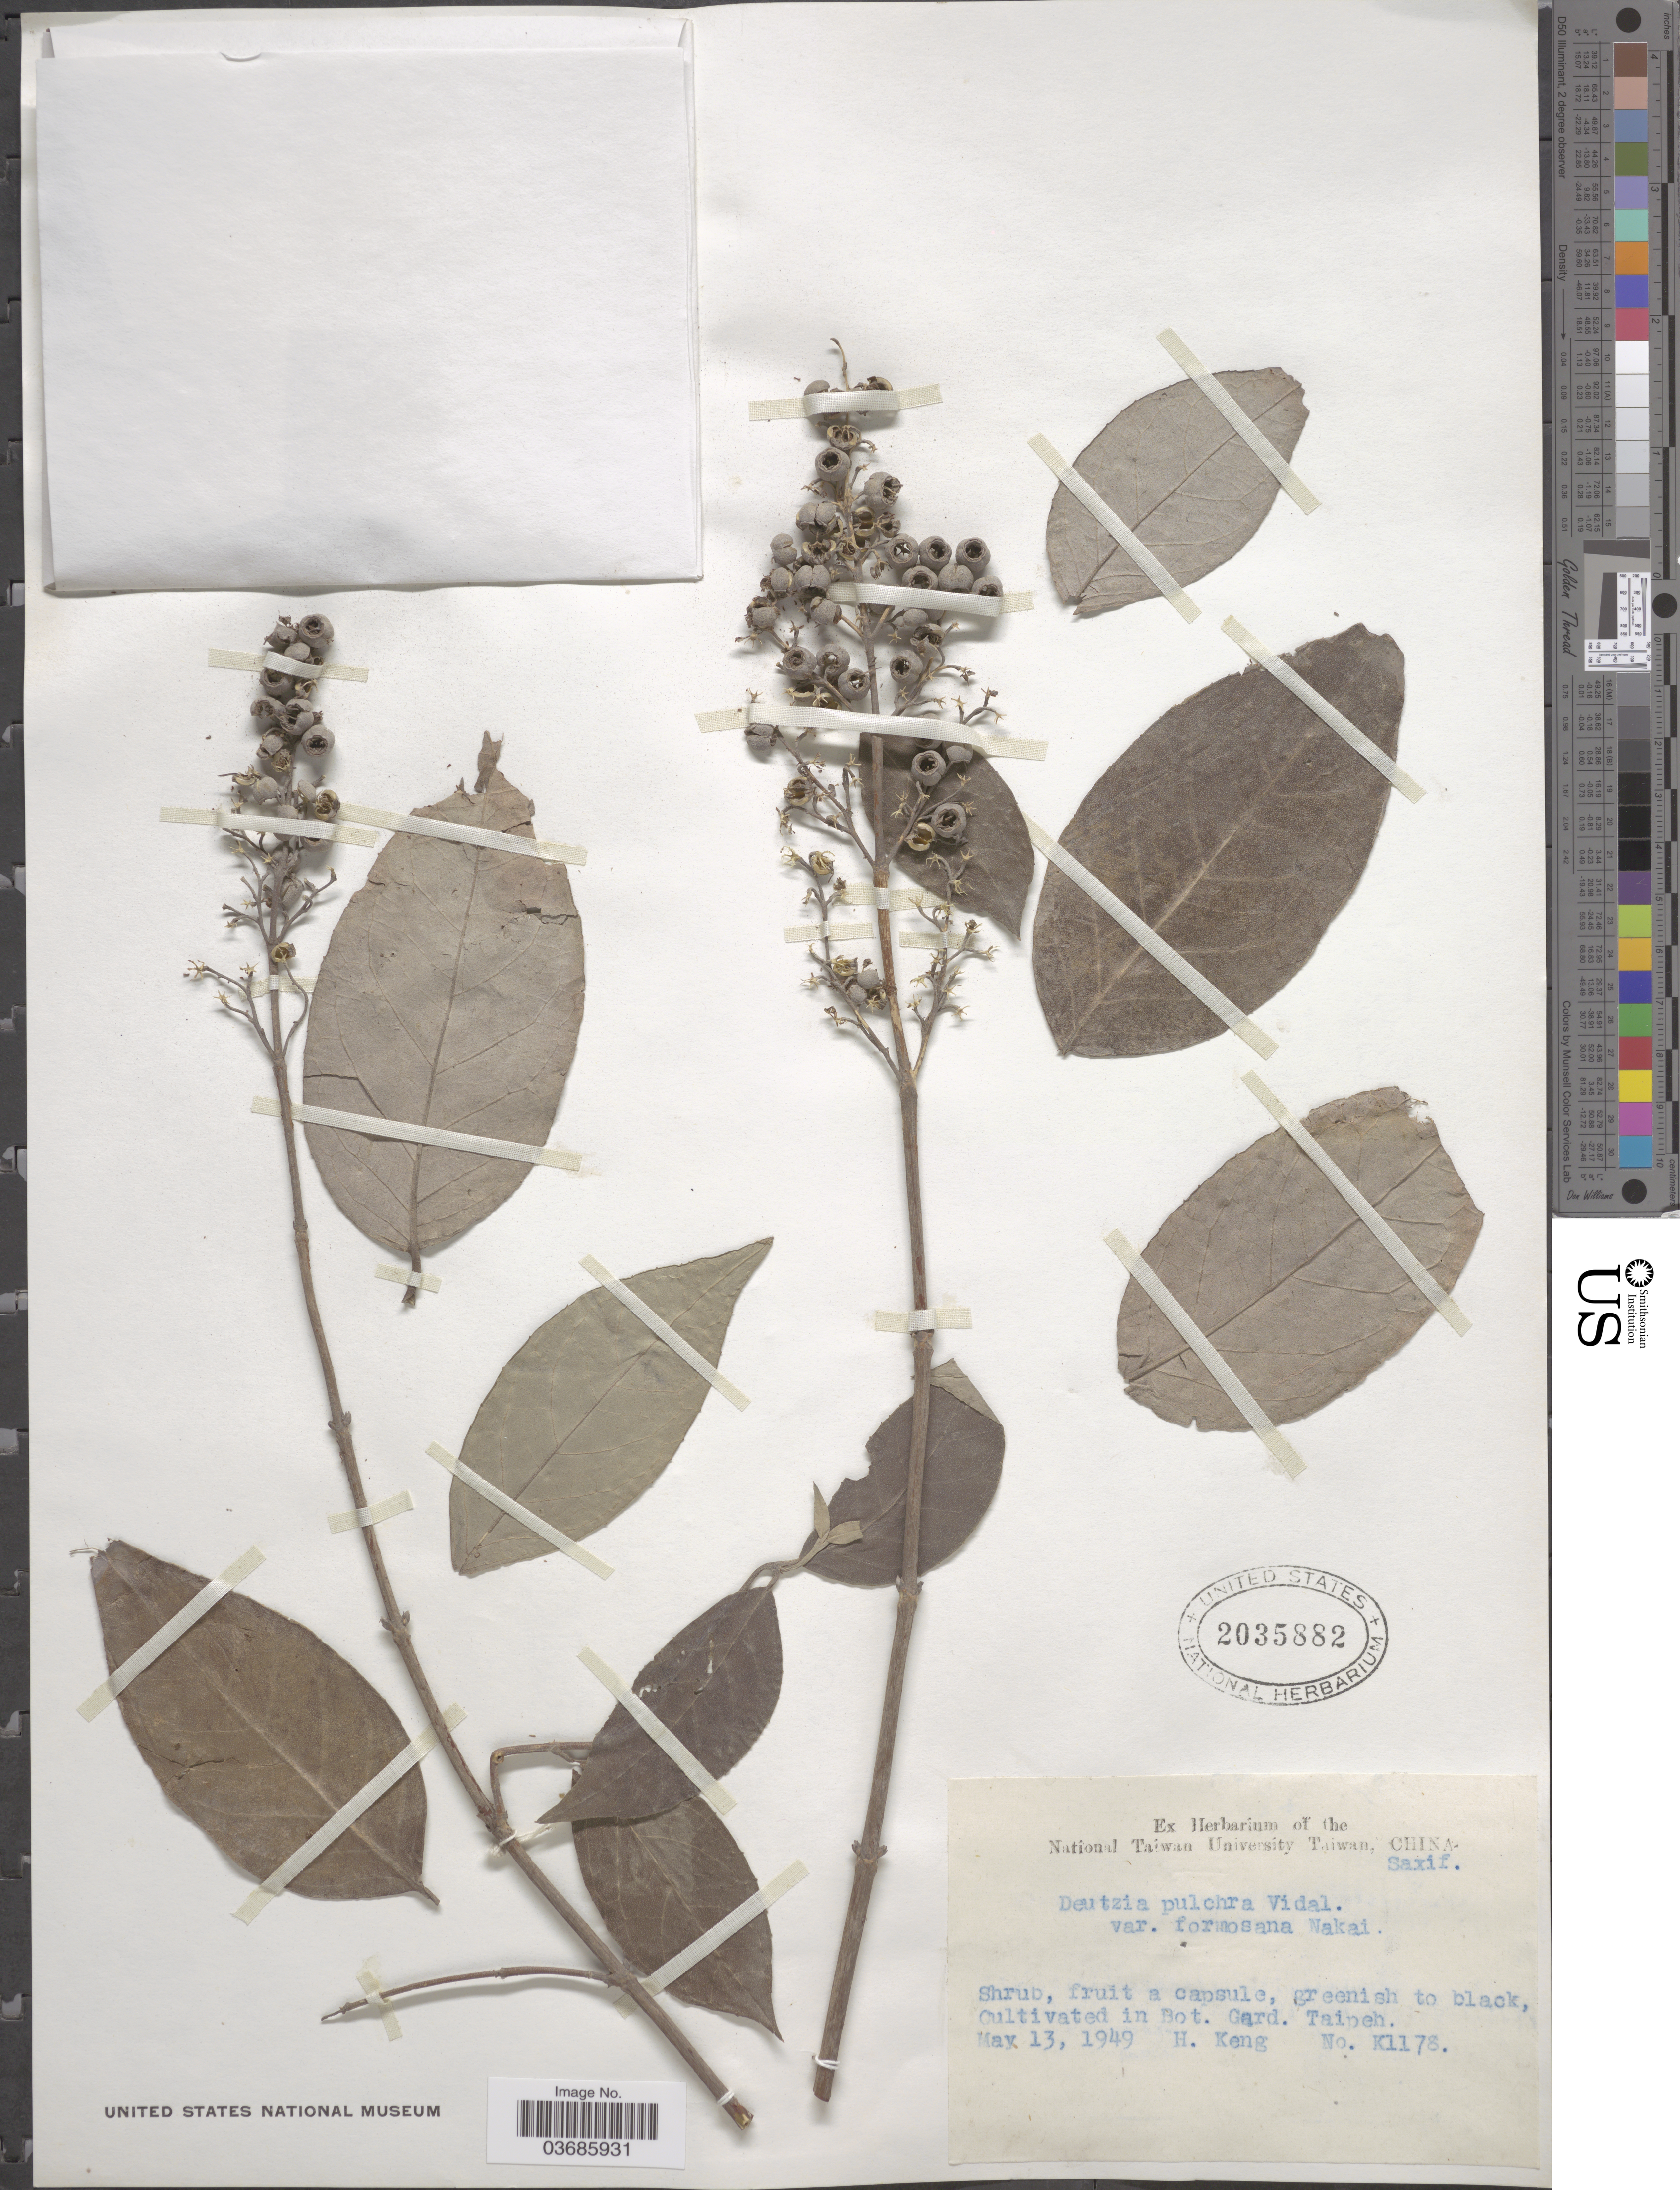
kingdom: Plantae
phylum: Tracheophyta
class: Magnoliopsida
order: Cornales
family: Hydrangeaceae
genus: Deutzia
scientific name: Deutzia pulchra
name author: Vidal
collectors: H. Keng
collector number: K1178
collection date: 1949-05-13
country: Taiwan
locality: In Bot. Gard. Taipeh.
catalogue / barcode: US 2035882